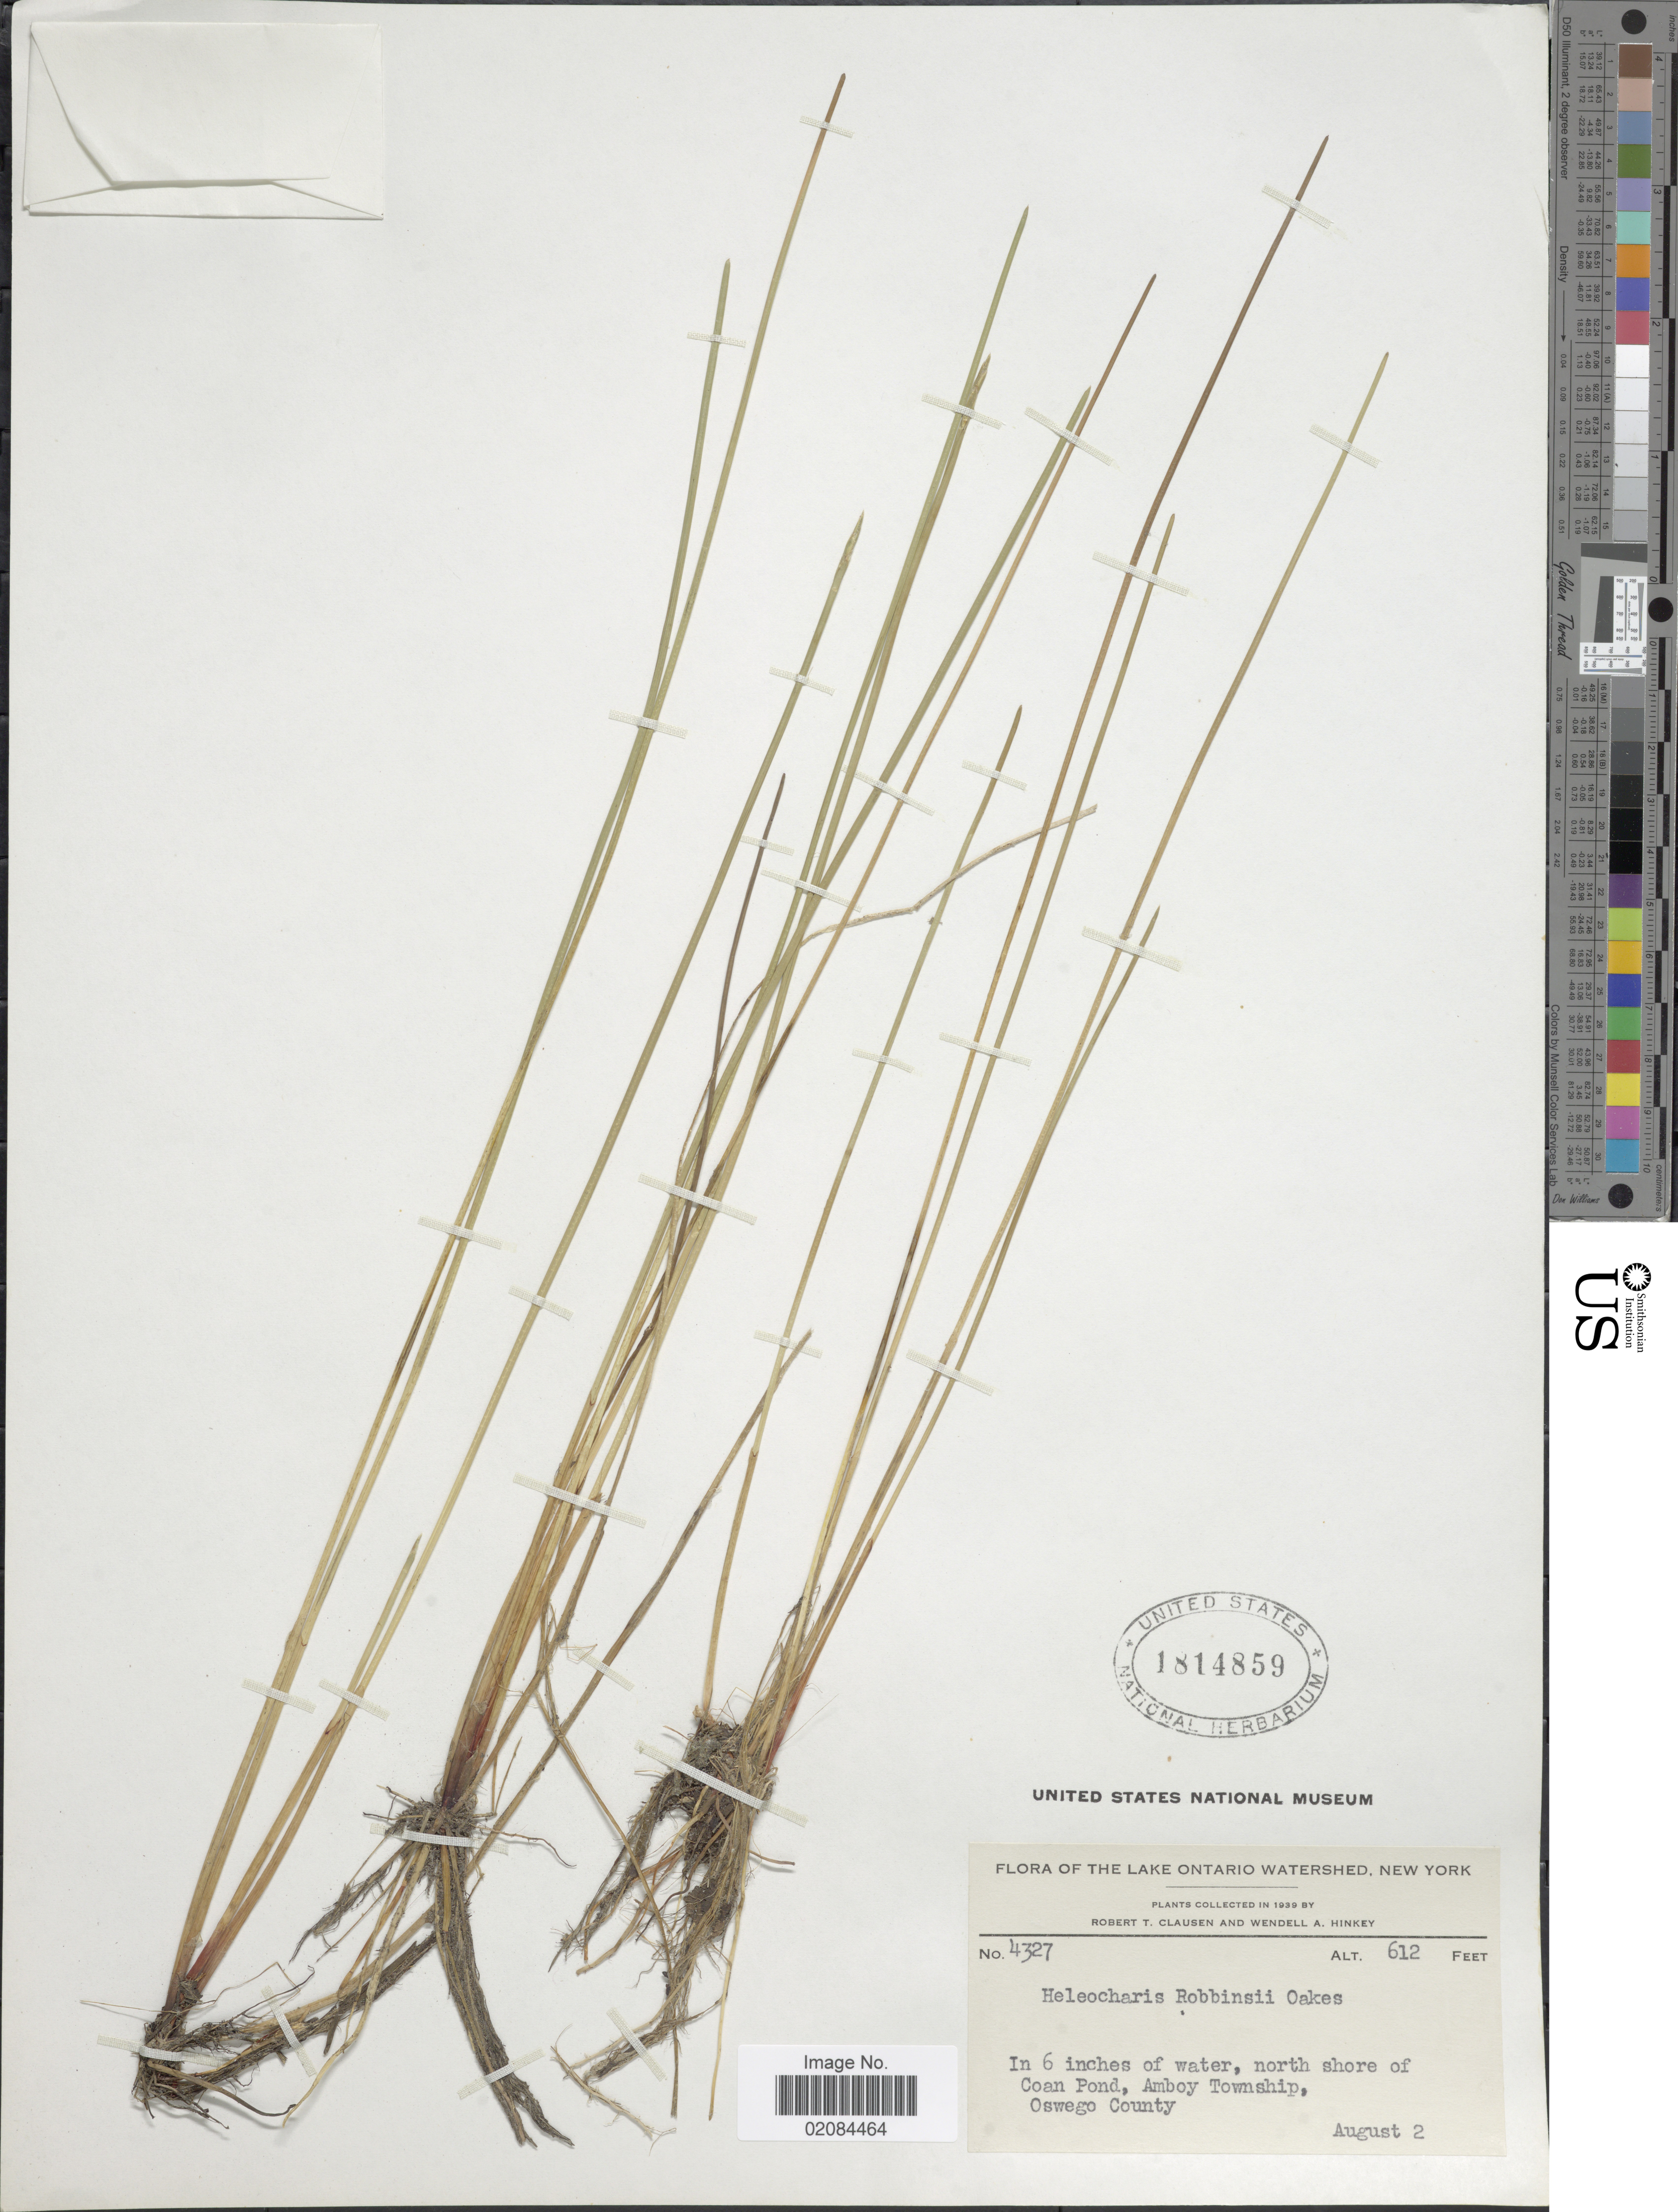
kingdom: Plantae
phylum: Tracheophyta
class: Liliopsida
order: Poales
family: Cyperaceae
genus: Eleocharis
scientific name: Eleocharis robbinsii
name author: Oakes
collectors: R. T. Clausen & W. Hinkey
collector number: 4327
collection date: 1939-08-02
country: Canada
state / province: Ontario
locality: The Lake Ontario Watershed, North shore of Coan Pond Amboy Township, Oswego County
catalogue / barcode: US 1814859